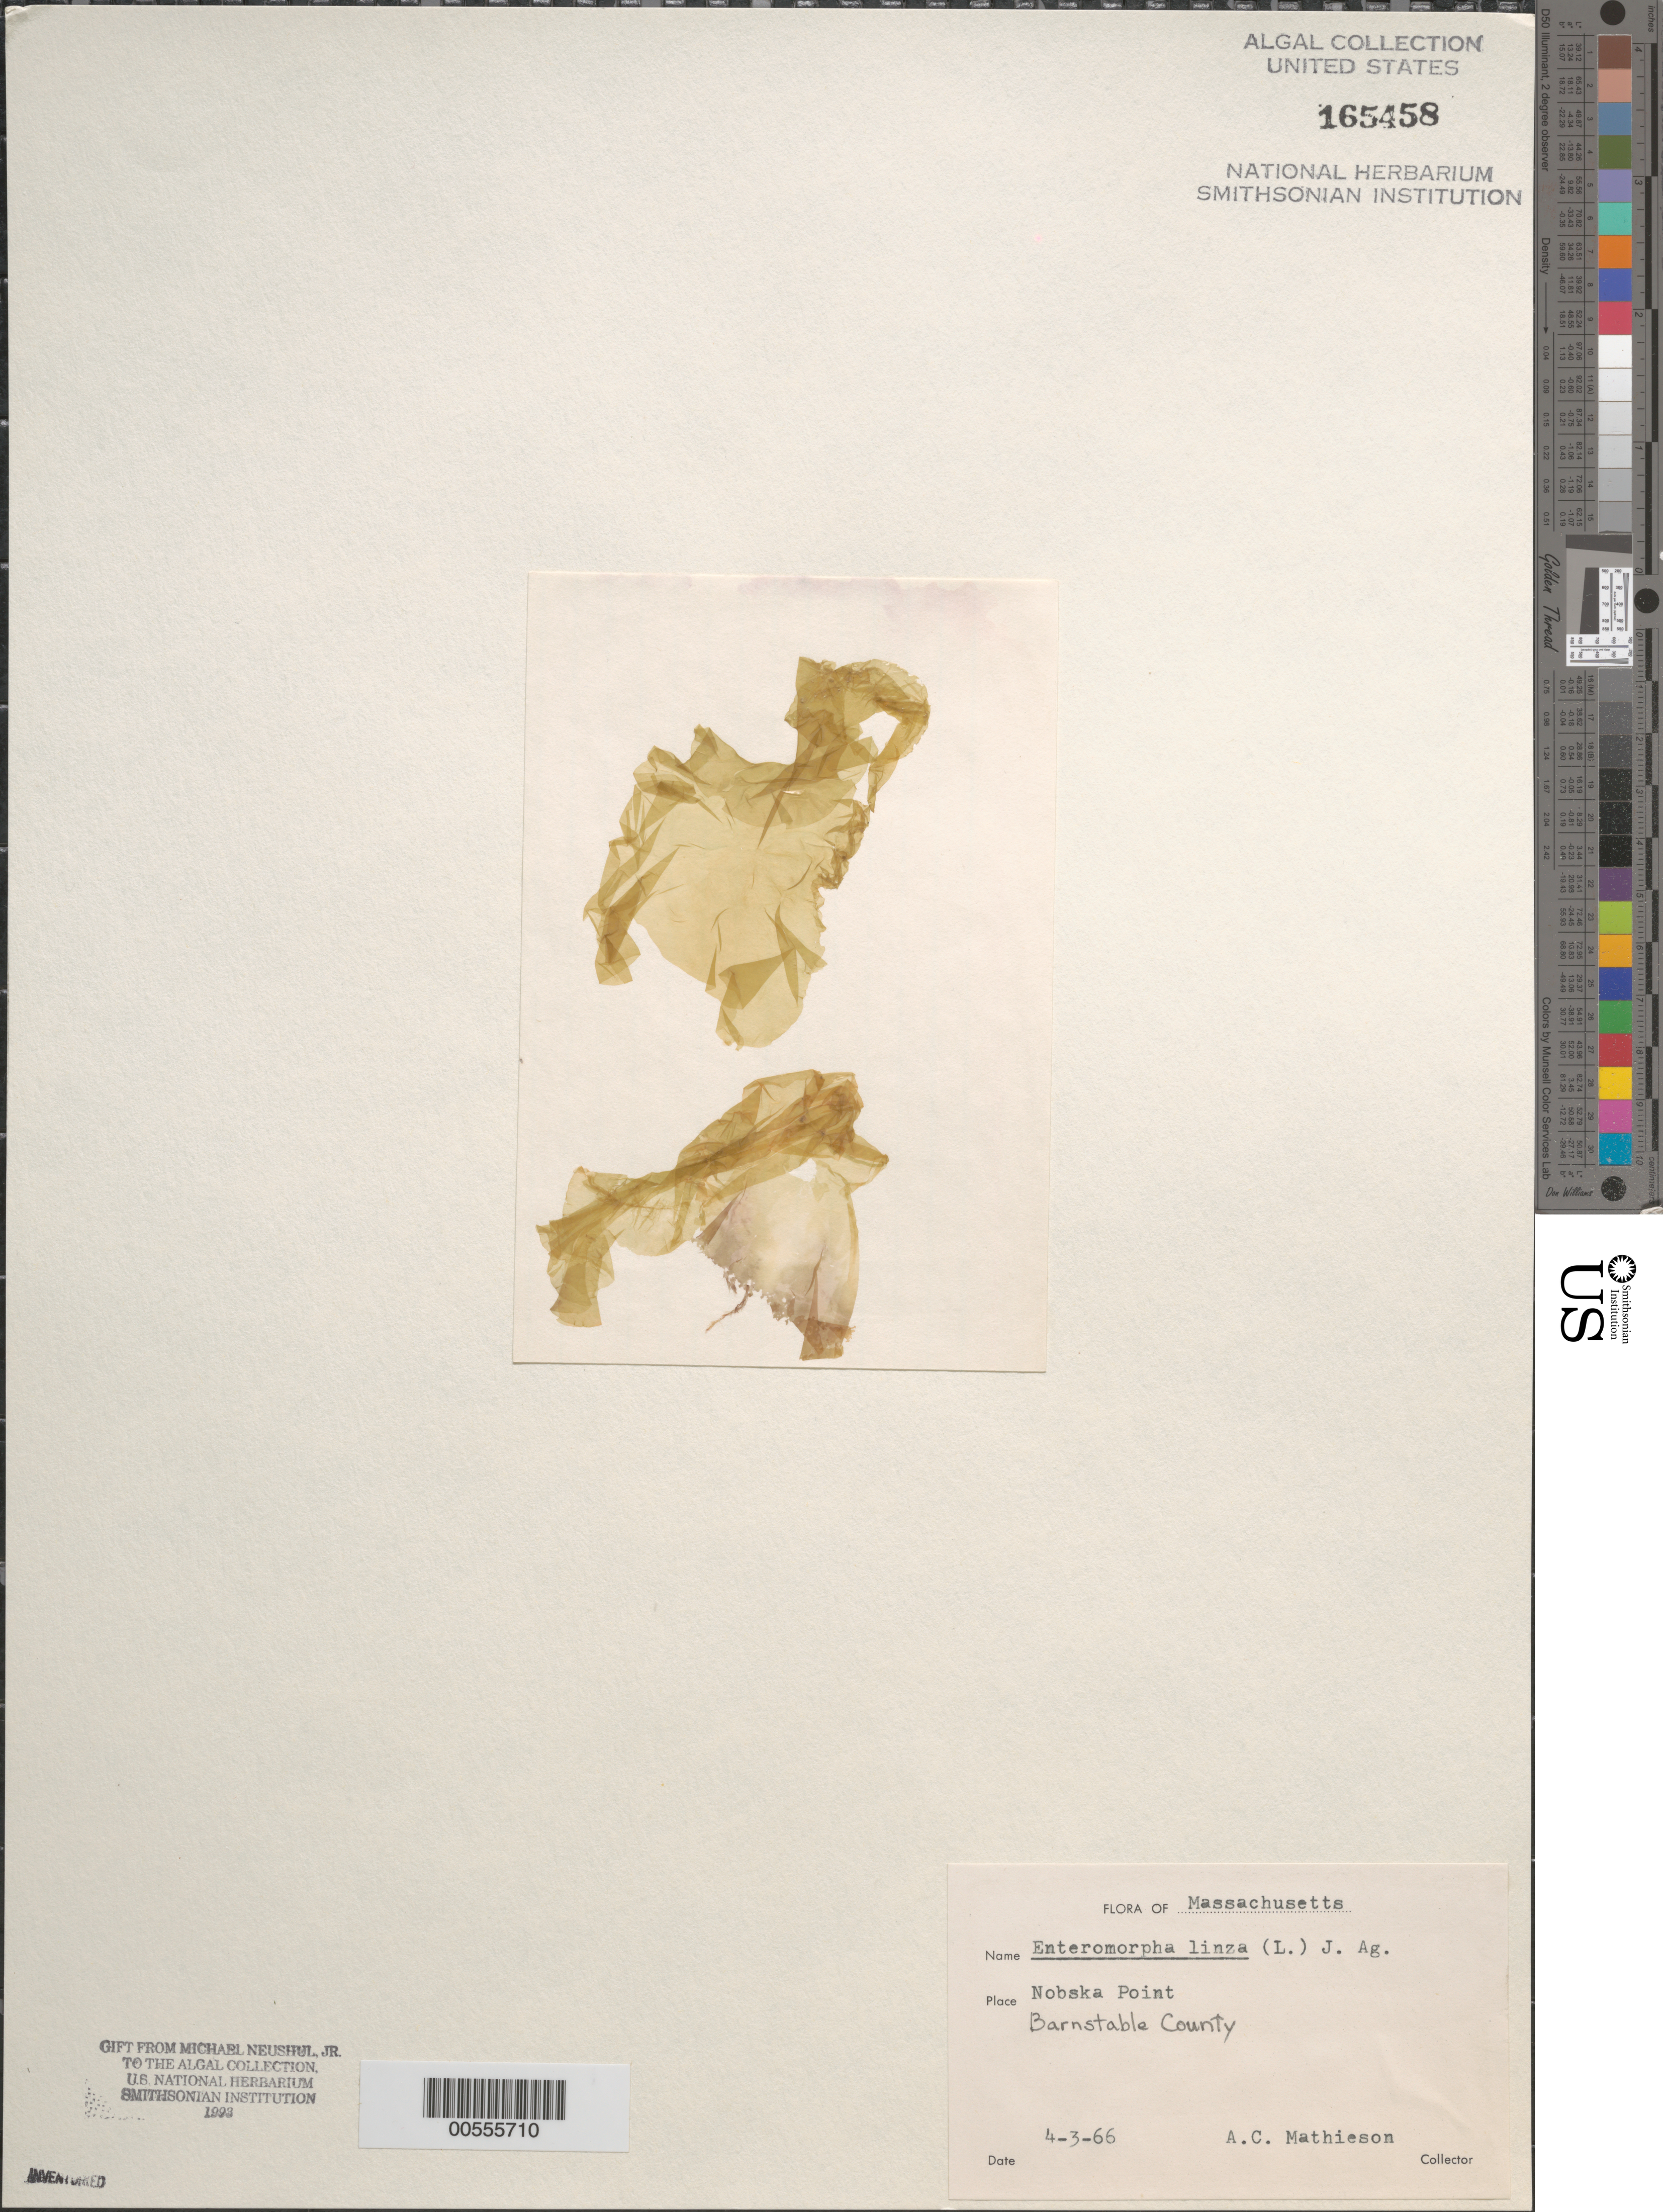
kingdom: Plantae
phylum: Chlorophyta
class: Ulvophyceae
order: Ulvales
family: Ulvaceae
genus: Ulva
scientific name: Ulva linza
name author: L.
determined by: Algae name updating Project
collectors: A. C. Mathieson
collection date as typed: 03 Apr 1966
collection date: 1966-04-03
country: United States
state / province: Massachusetts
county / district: Barnstable County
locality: Woods Hole, Nobska Point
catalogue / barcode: US 165458